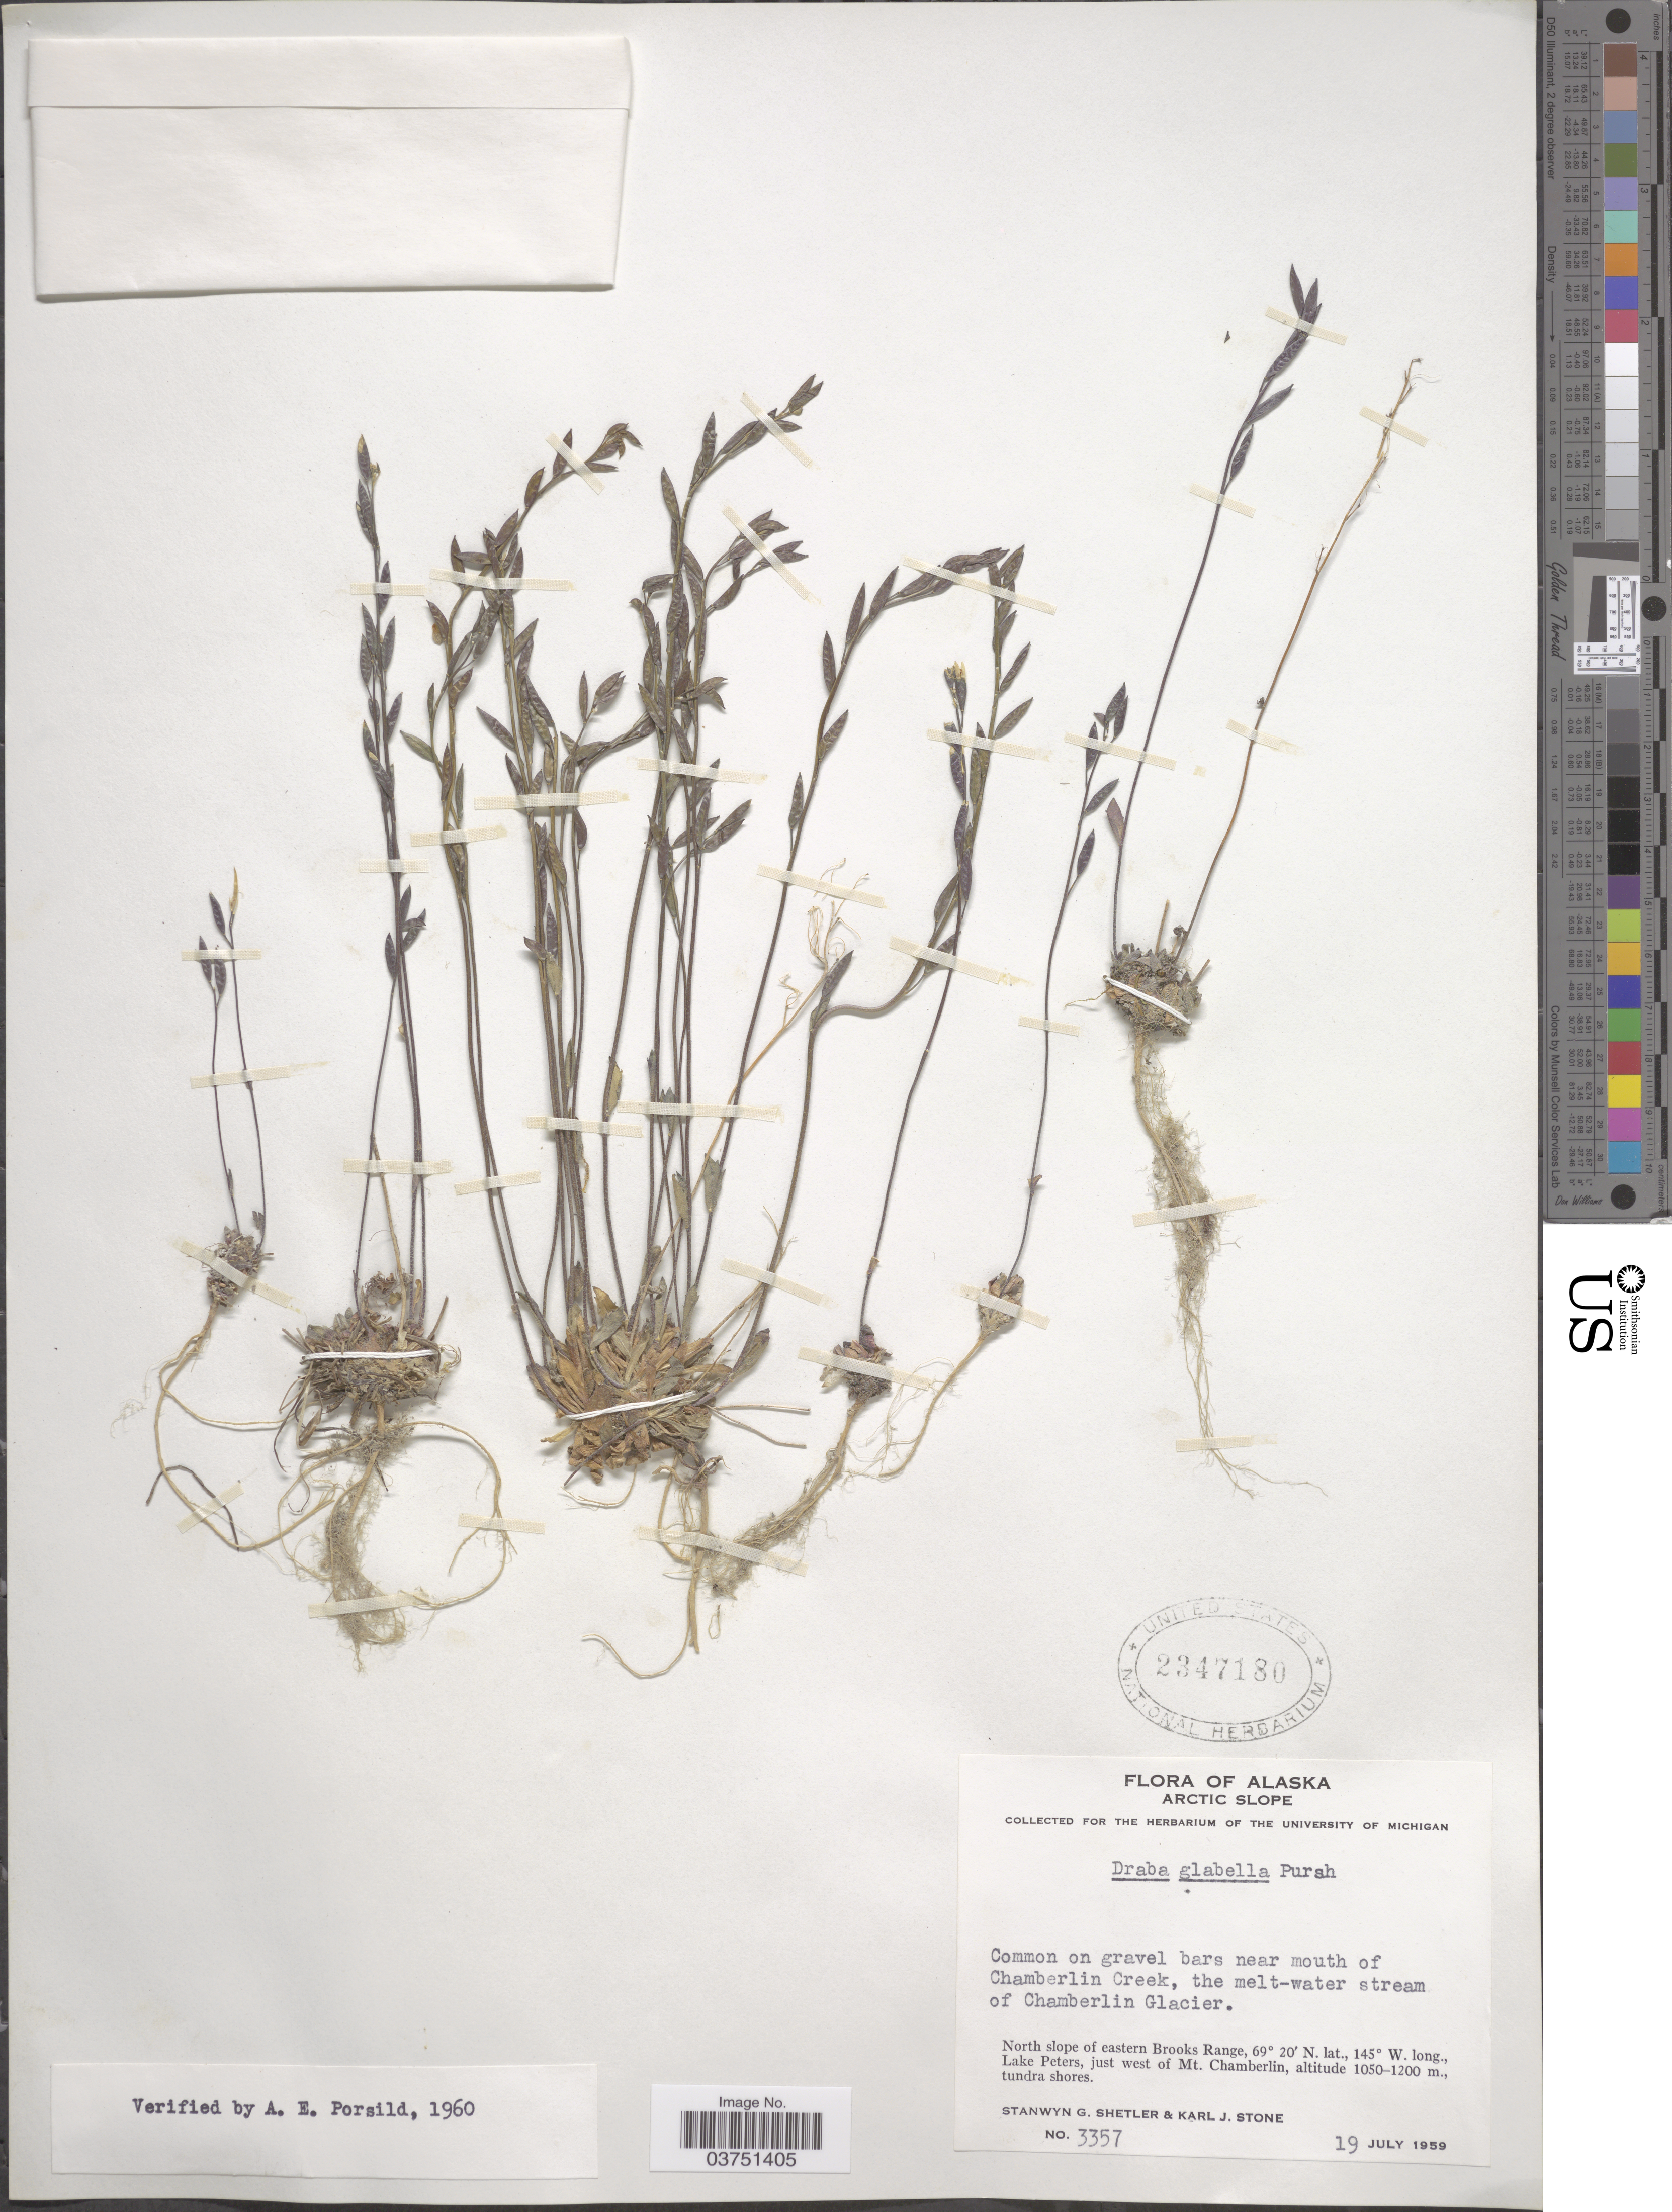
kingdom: Plantae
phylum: Tracheophyta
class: Magnoliopsida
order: Brassicales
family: Brassicaceae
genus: Draba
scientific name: Draba glabella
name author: Pursh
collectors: S. Shetler & K. J. Stone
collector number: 3357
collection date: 1959-07-19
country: United States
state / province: Alaska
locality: Arctic Slope; near mouth of Chamberlin Creek, the melt-water stream of Chamberlin Glacier. North slope of eastern Brooks Range. Lake Peters, just west of Mt. Chamberlin.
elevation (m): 1050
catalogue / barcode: US 2347180